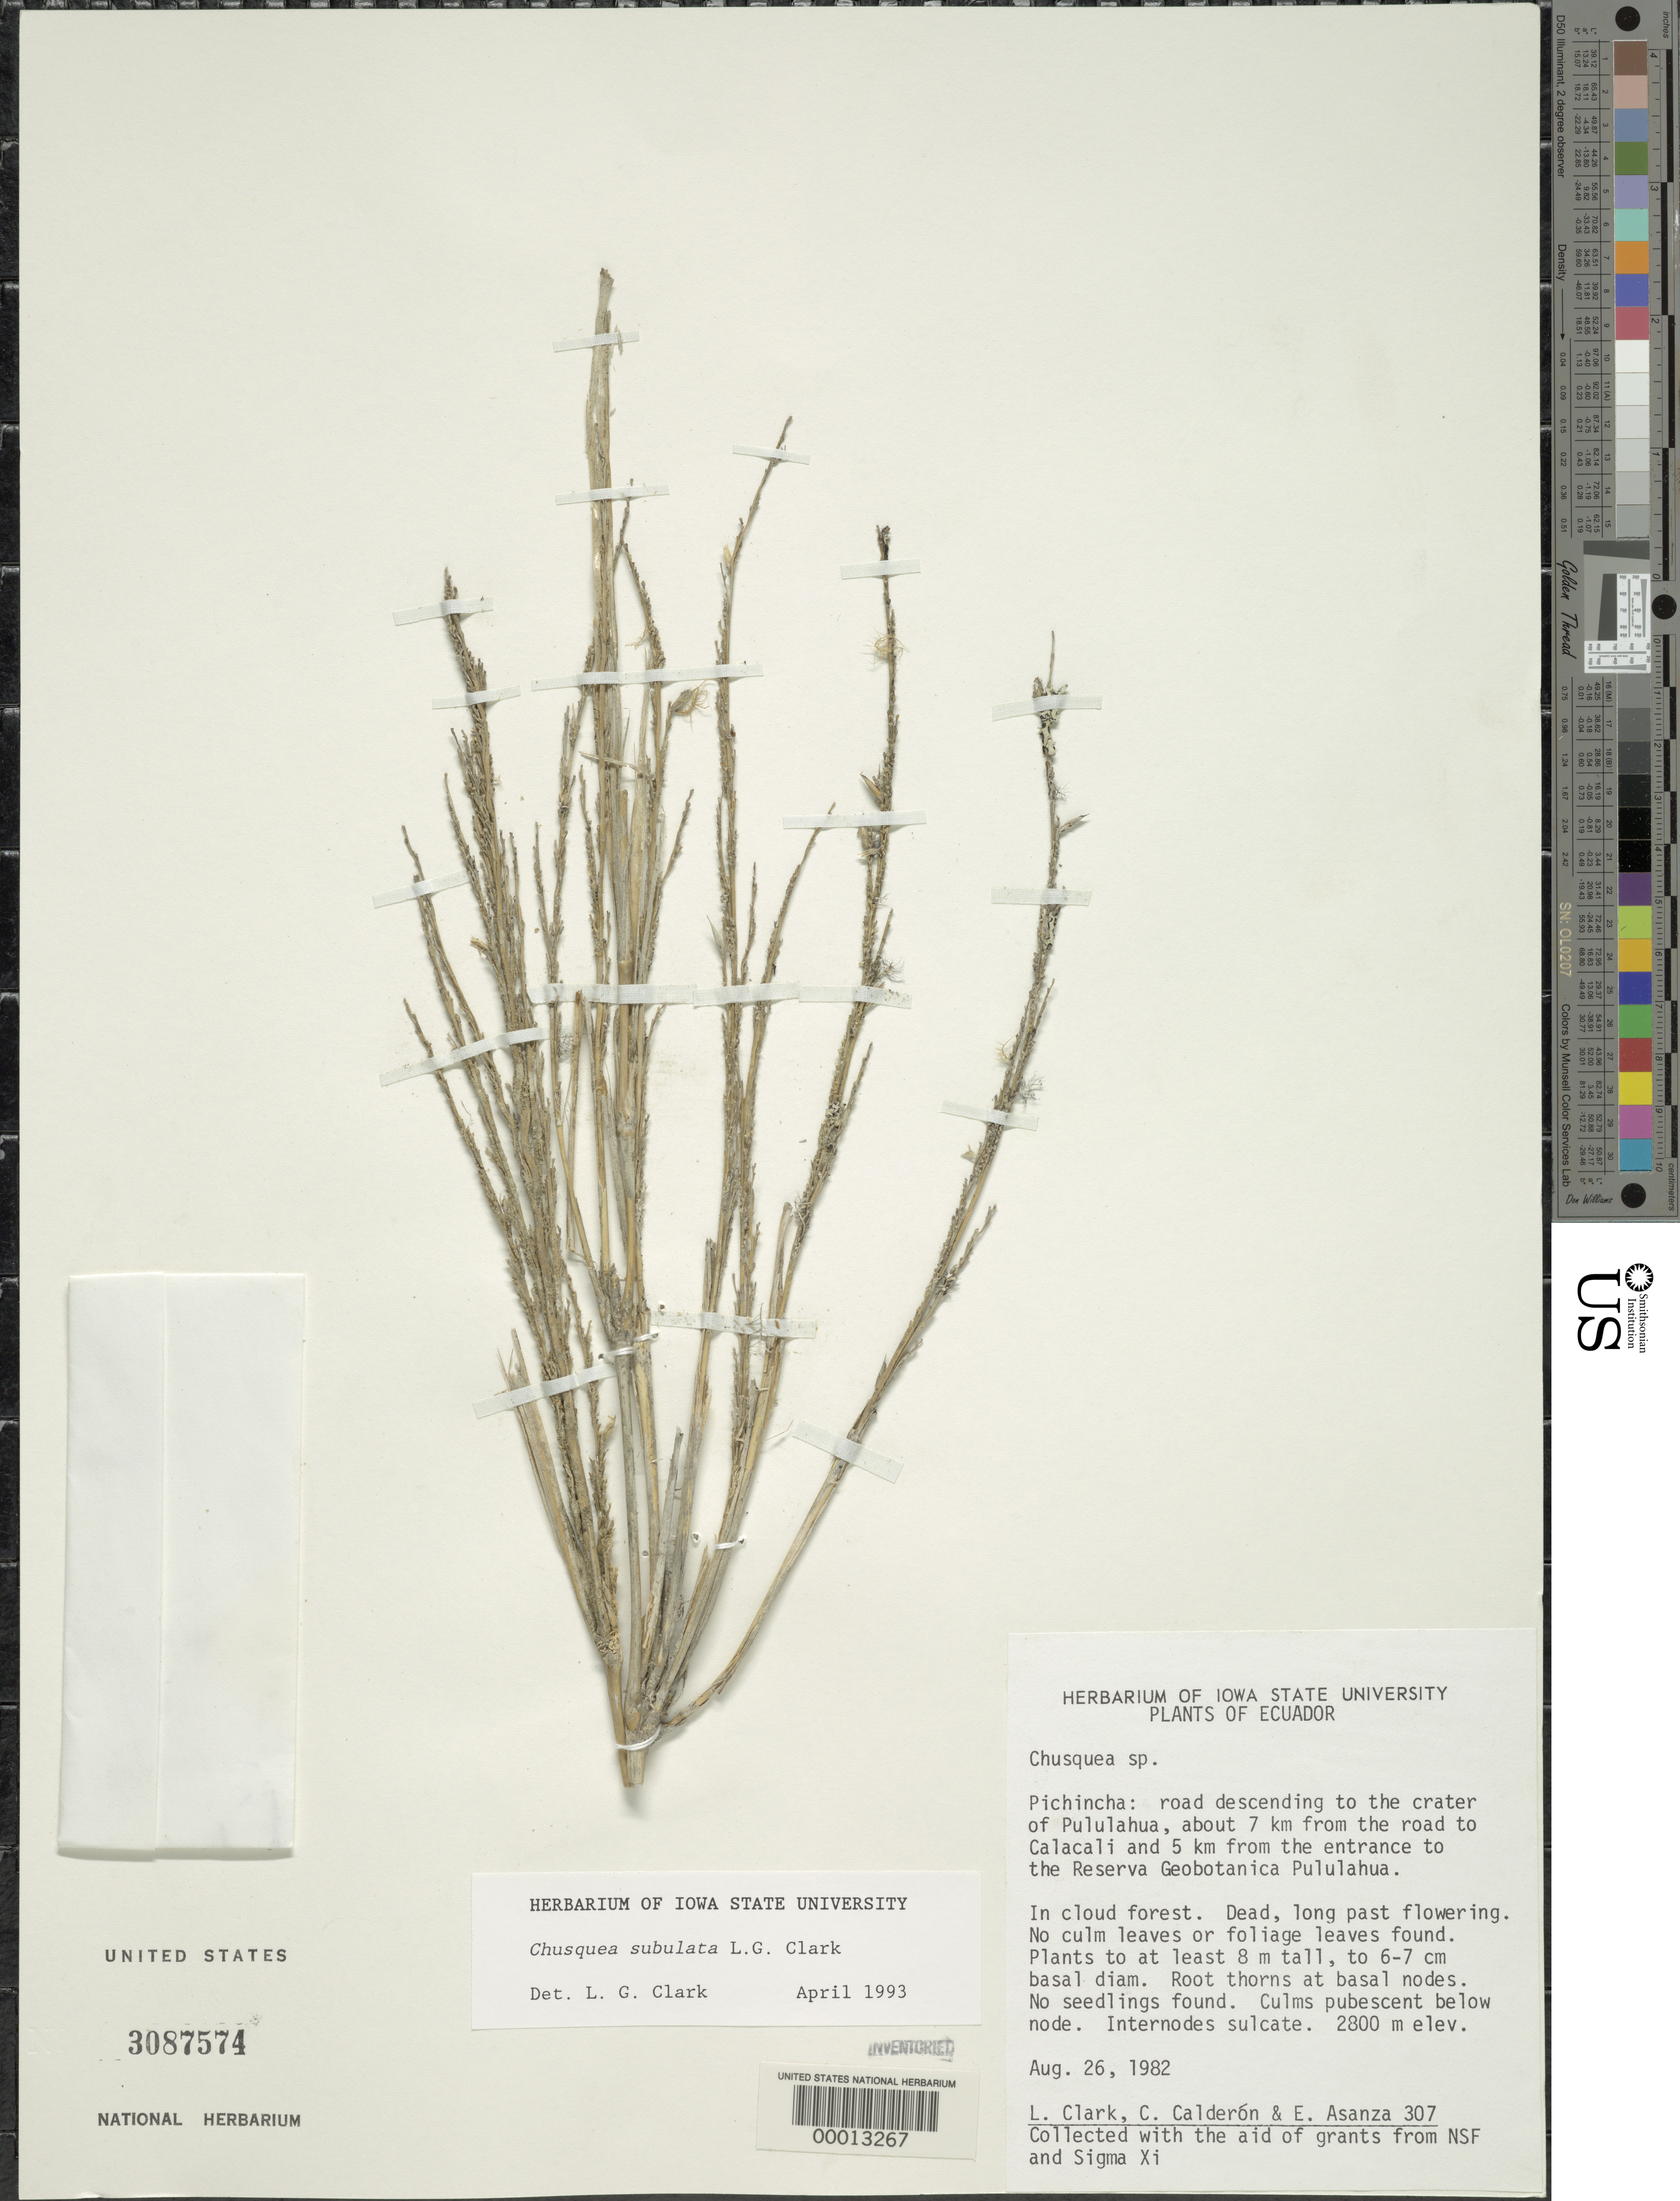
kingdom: Plantae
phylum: Tracheophyta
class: Liliopsida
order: Poales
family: Poaceae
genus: Chusquea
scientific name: Chusquea subulata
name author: L.G. Clark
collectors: L. G. Clark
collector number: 307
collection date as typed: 26 Aug 1982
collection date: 1982-08-26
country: Ecuador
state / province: Pichincha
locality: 5 km from Reserva geobotanica pululahua calaCali & 5 km from entrance to Reserva geobotanica pululahua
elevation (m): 2800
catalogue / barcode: US 3087574